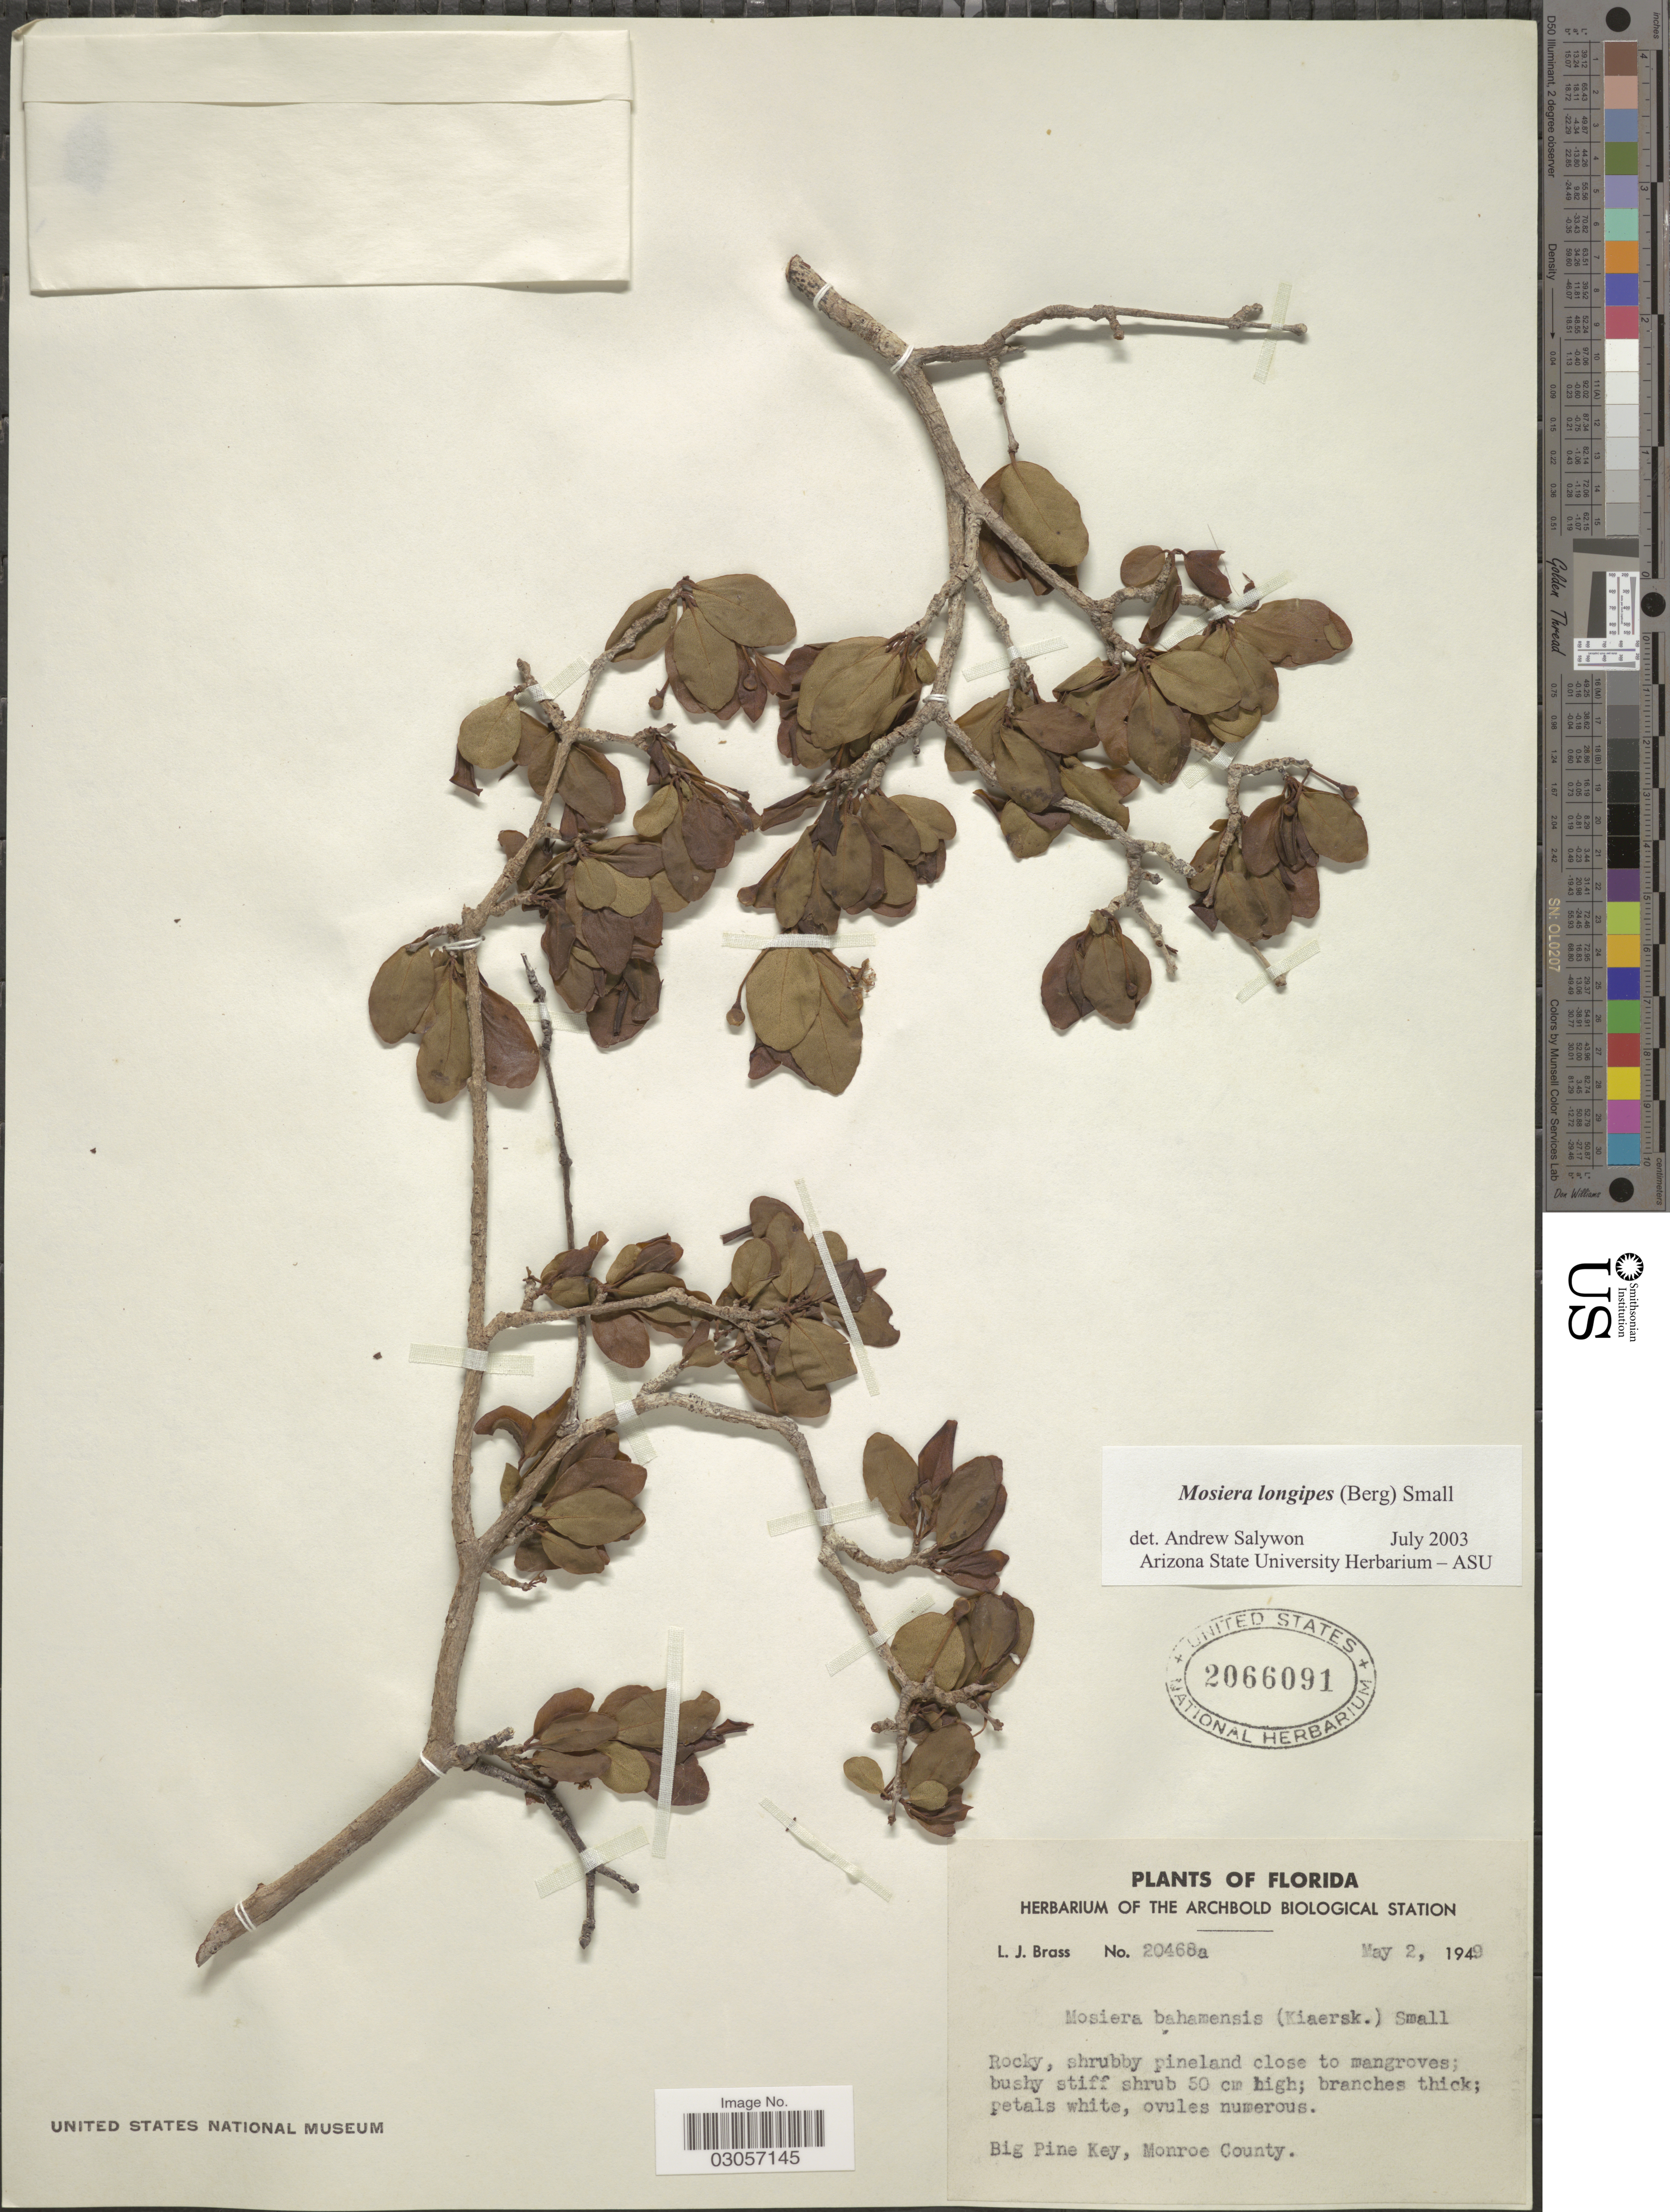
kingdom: Plantae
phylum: Tracheophyta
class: Magnoliopsida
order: Myrtales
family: Myrtaceae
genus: Mosiera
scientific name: Mosiera longipes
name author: (O. Berg) Small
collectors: L. J. Brass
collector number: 20468a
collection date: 1949-05-02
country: United States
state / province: Florida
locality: Big Pine Key, Monroe County.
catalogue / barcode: US 2066091